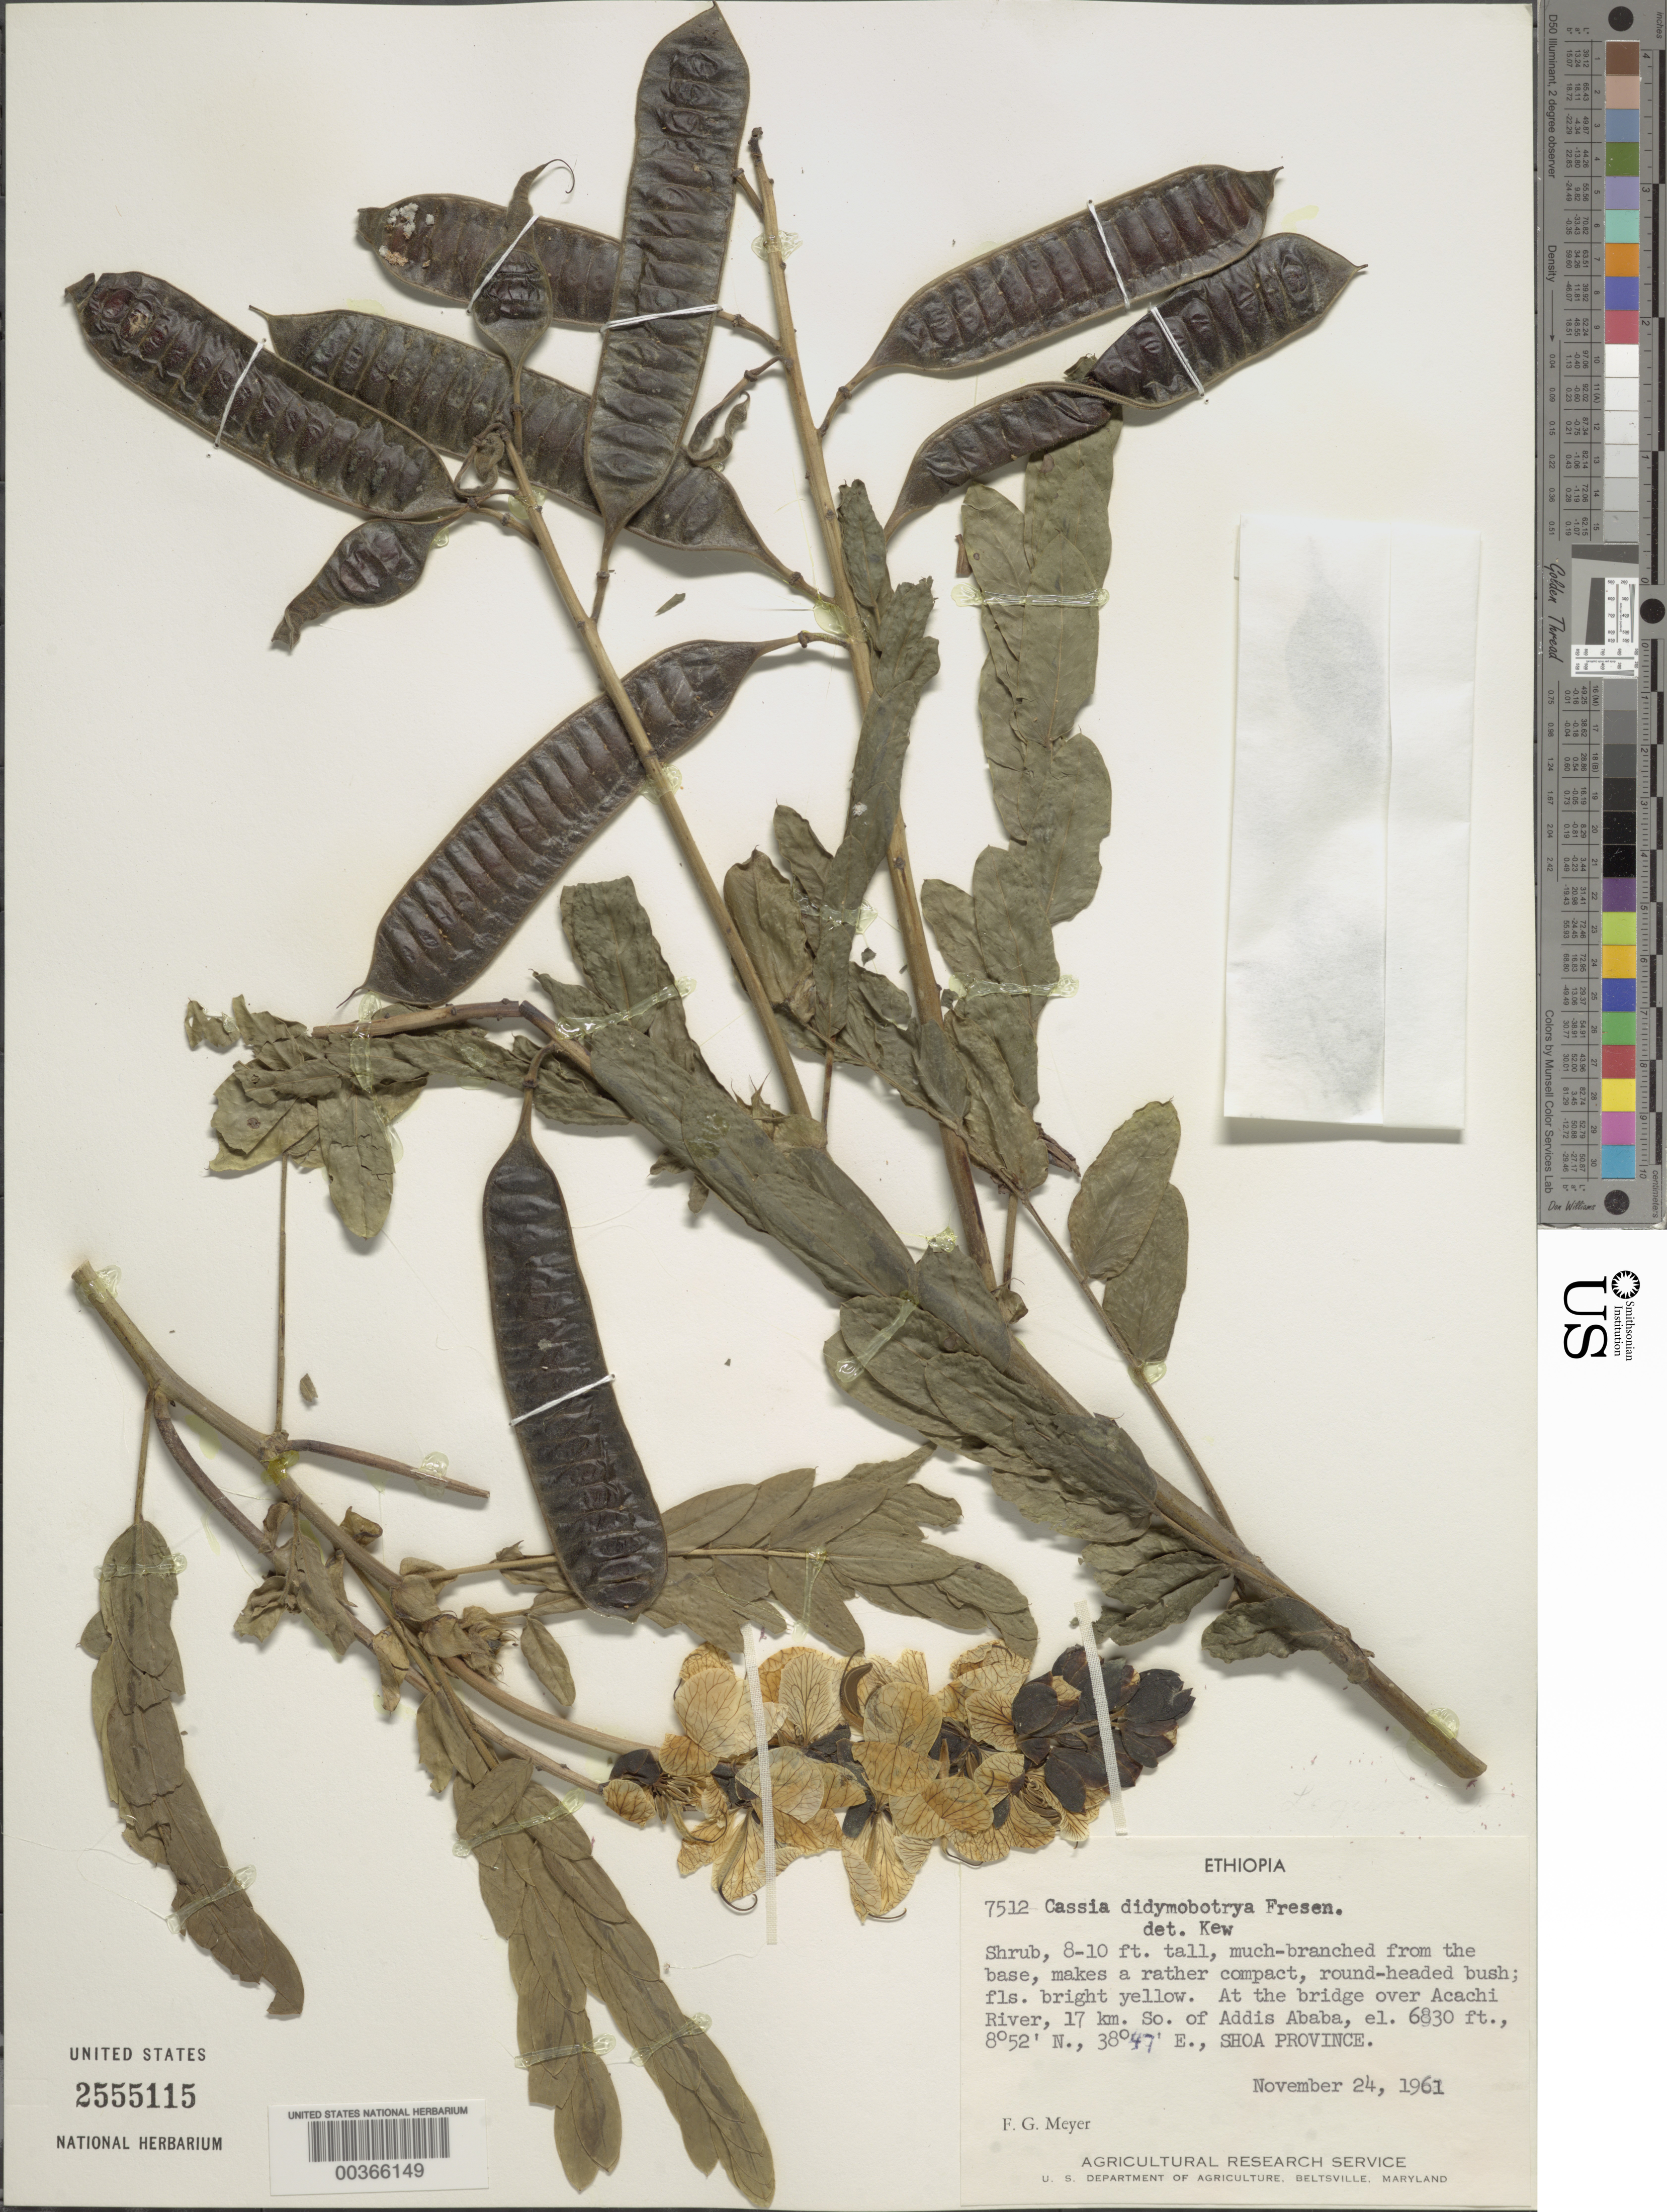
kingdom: Plantae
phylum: Tracheophyta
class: Magnoliopsida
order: Fabales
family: Fabaceae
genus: Senna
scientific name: Senna didymobotrya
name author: (Fresen.) H.S. Irwin & Barneby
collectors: F. G. Meyer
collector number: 7512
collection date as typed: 24 Nov 1961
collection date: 1961-11-24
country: Ethiopia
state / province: Oromiya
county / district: Shewa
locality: At the bridge over acachi river, 17 km s of addis ababa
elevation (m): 2082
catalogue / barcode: US 2555115